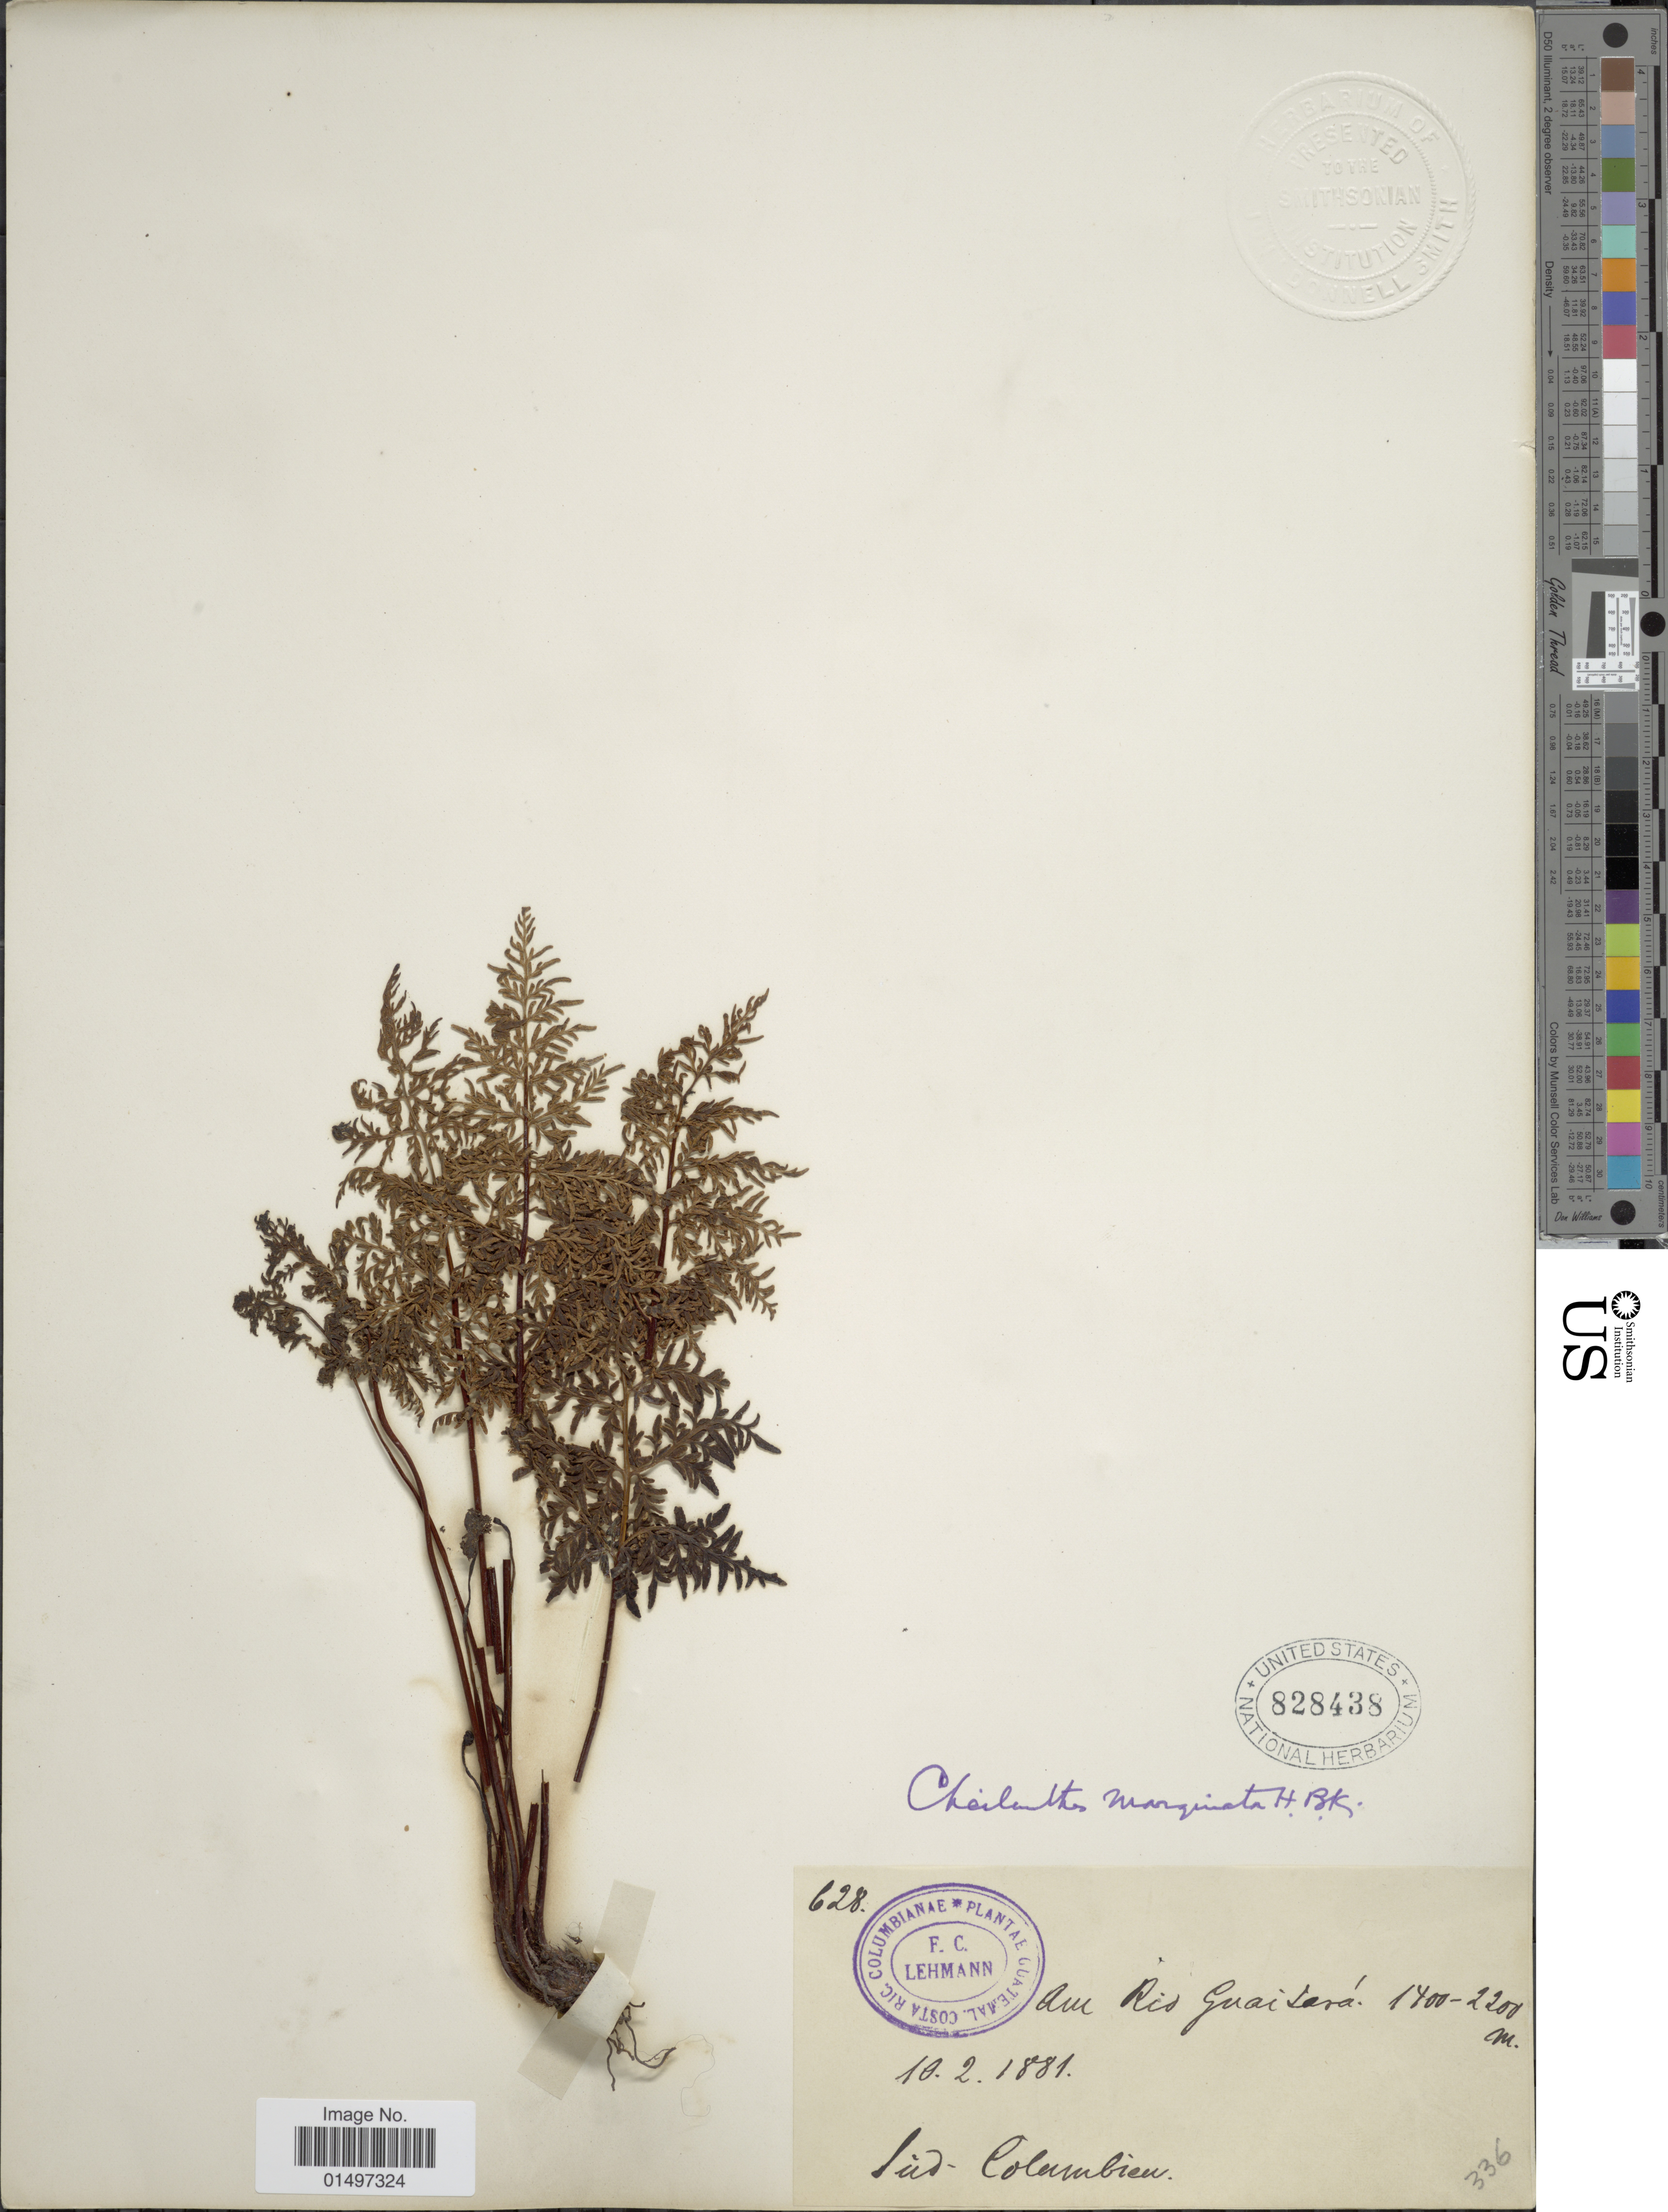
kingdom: Plantae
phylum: Tracheophyta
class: Polypodiopsida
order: Polypodiales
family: Pteridaceae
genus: Gaga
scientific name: Gaga marginata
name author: (Kunth) Fay W. Li & Windham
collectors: F. C. Lehmann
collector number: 628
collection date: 1881-02-10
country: Colombia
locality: Am Rio Guaitera. Sud. Columbien.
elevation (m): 1400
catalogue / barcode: US 828438